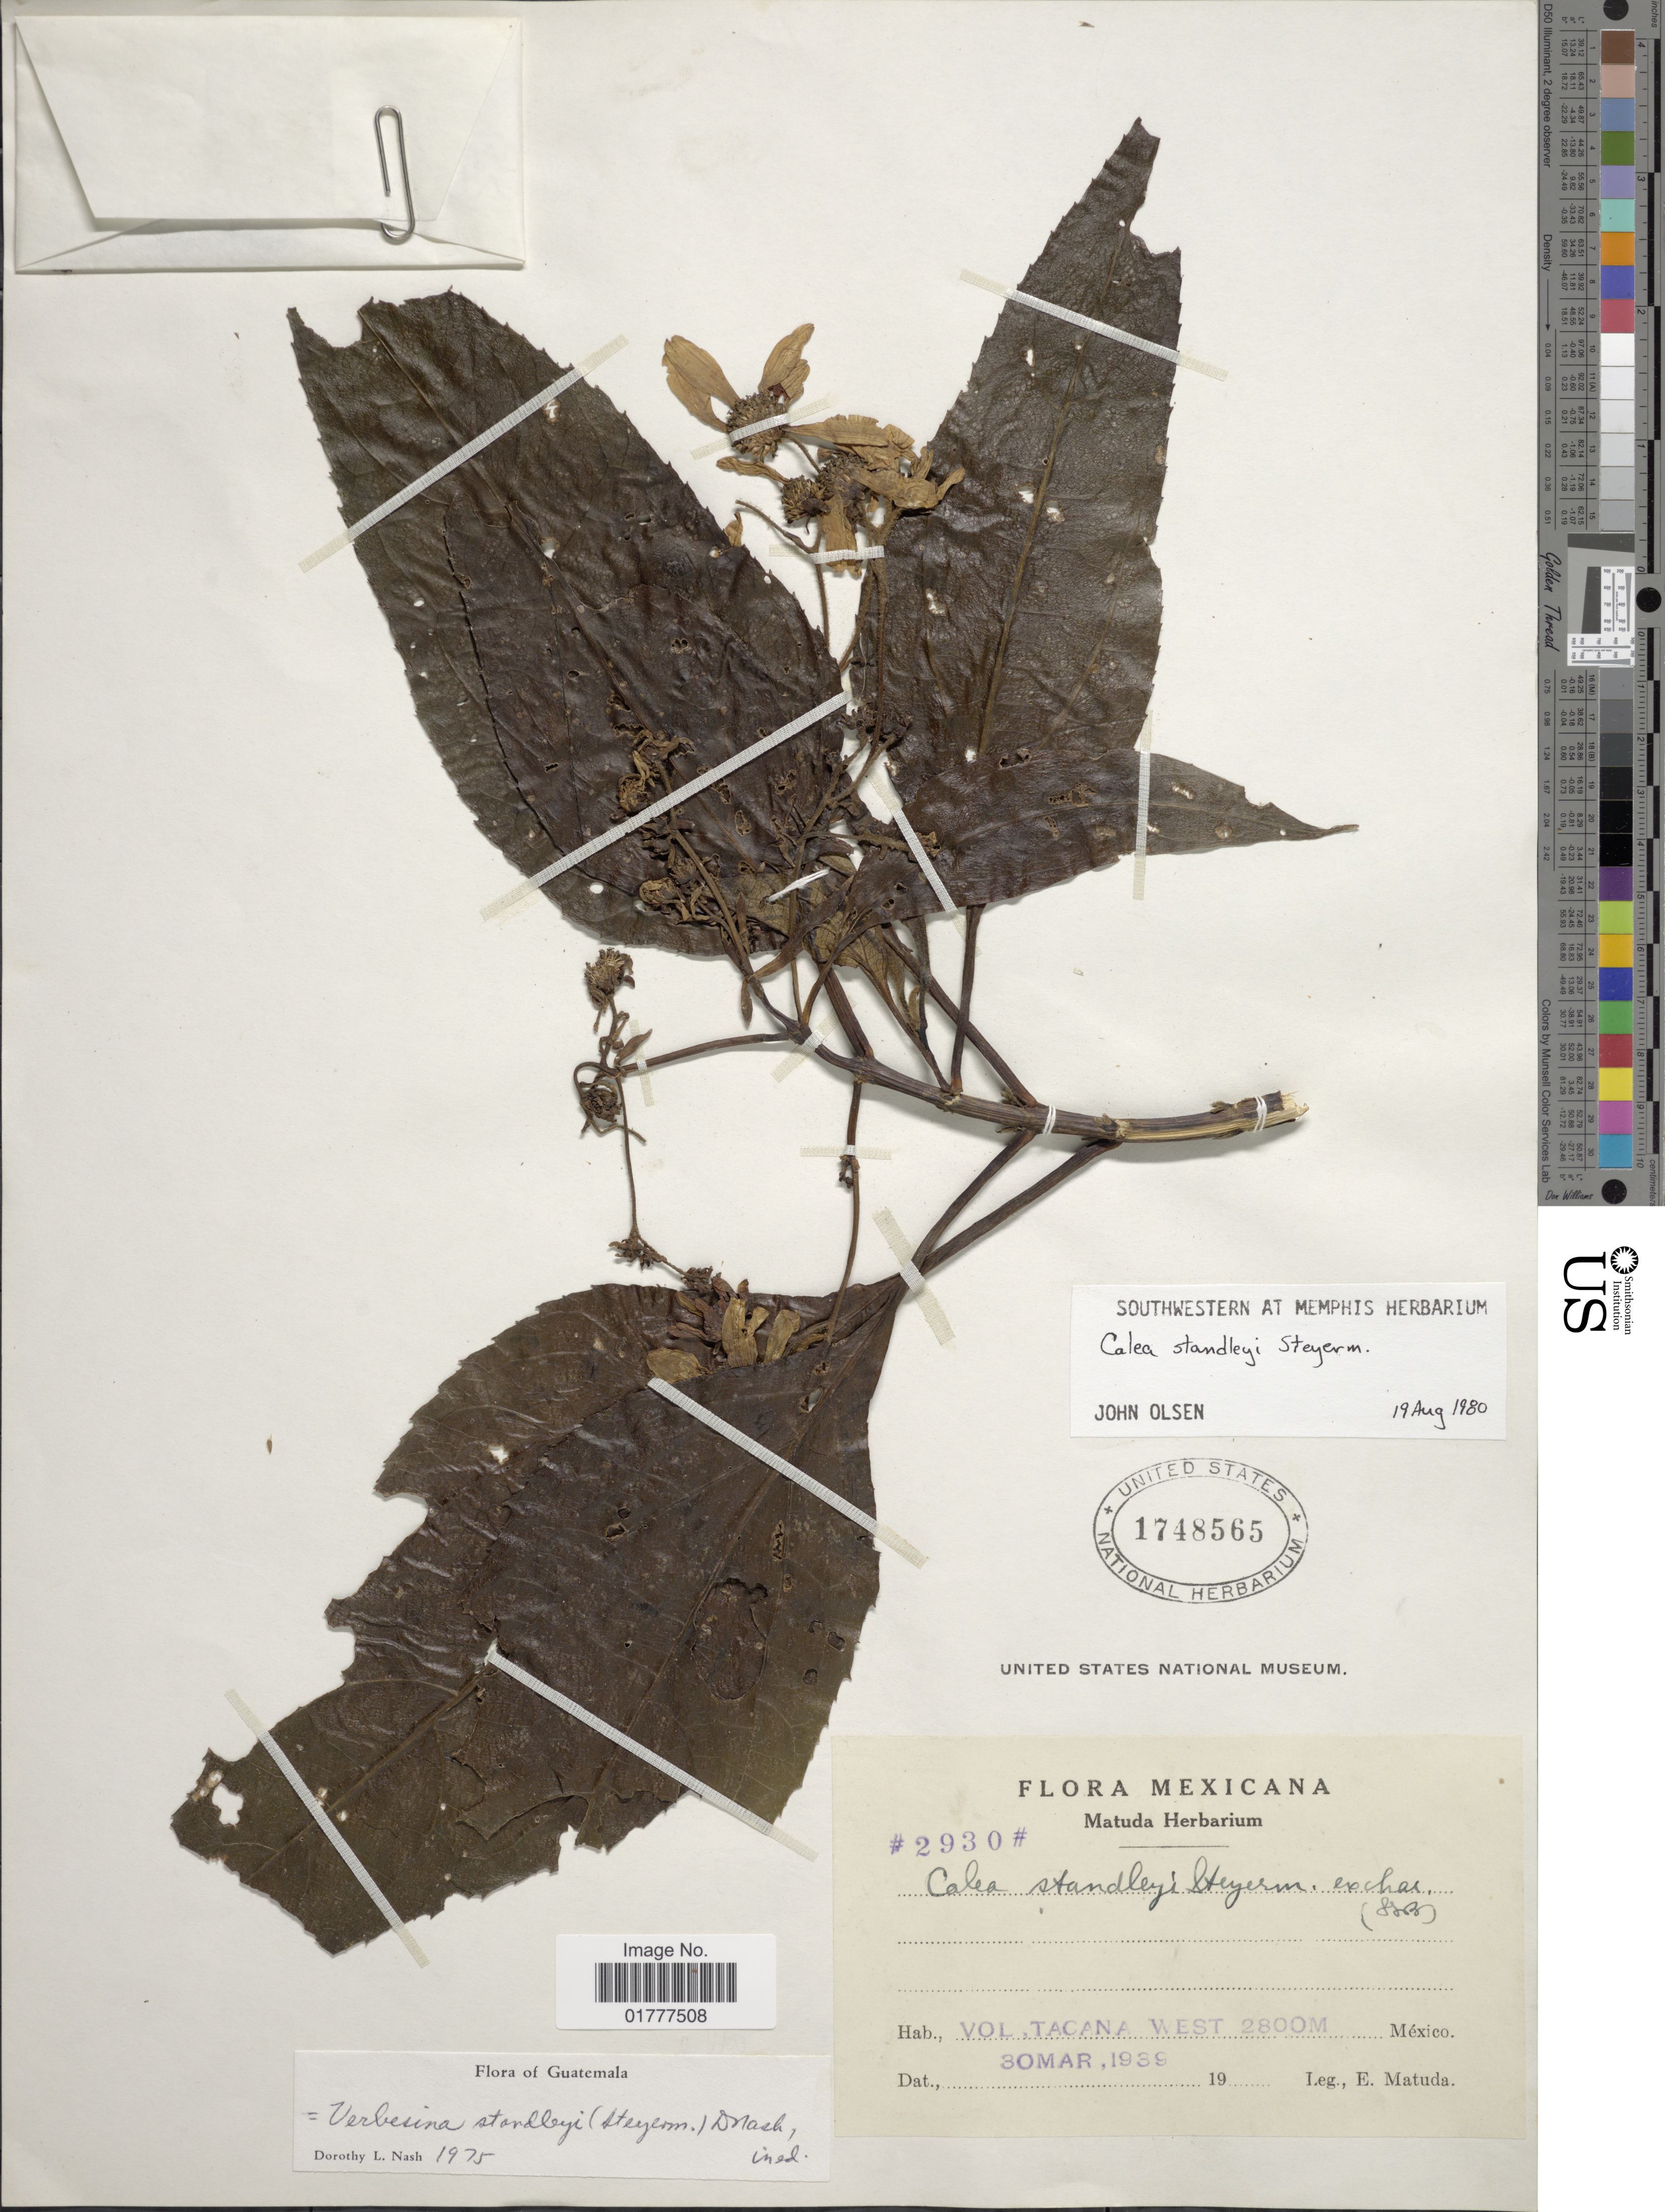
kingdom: Plantae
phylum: Tracheophyta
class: Magnoliopsida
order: Asterales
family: Asteraceae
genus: Podachaenium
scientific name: Podachaenium standleyi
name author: Steyerm.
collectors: E. Matuda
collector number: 2930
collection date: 1939-03-30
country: Mexico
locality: Vol. Tacana, west.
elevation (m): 2800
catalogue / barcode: US 1748565